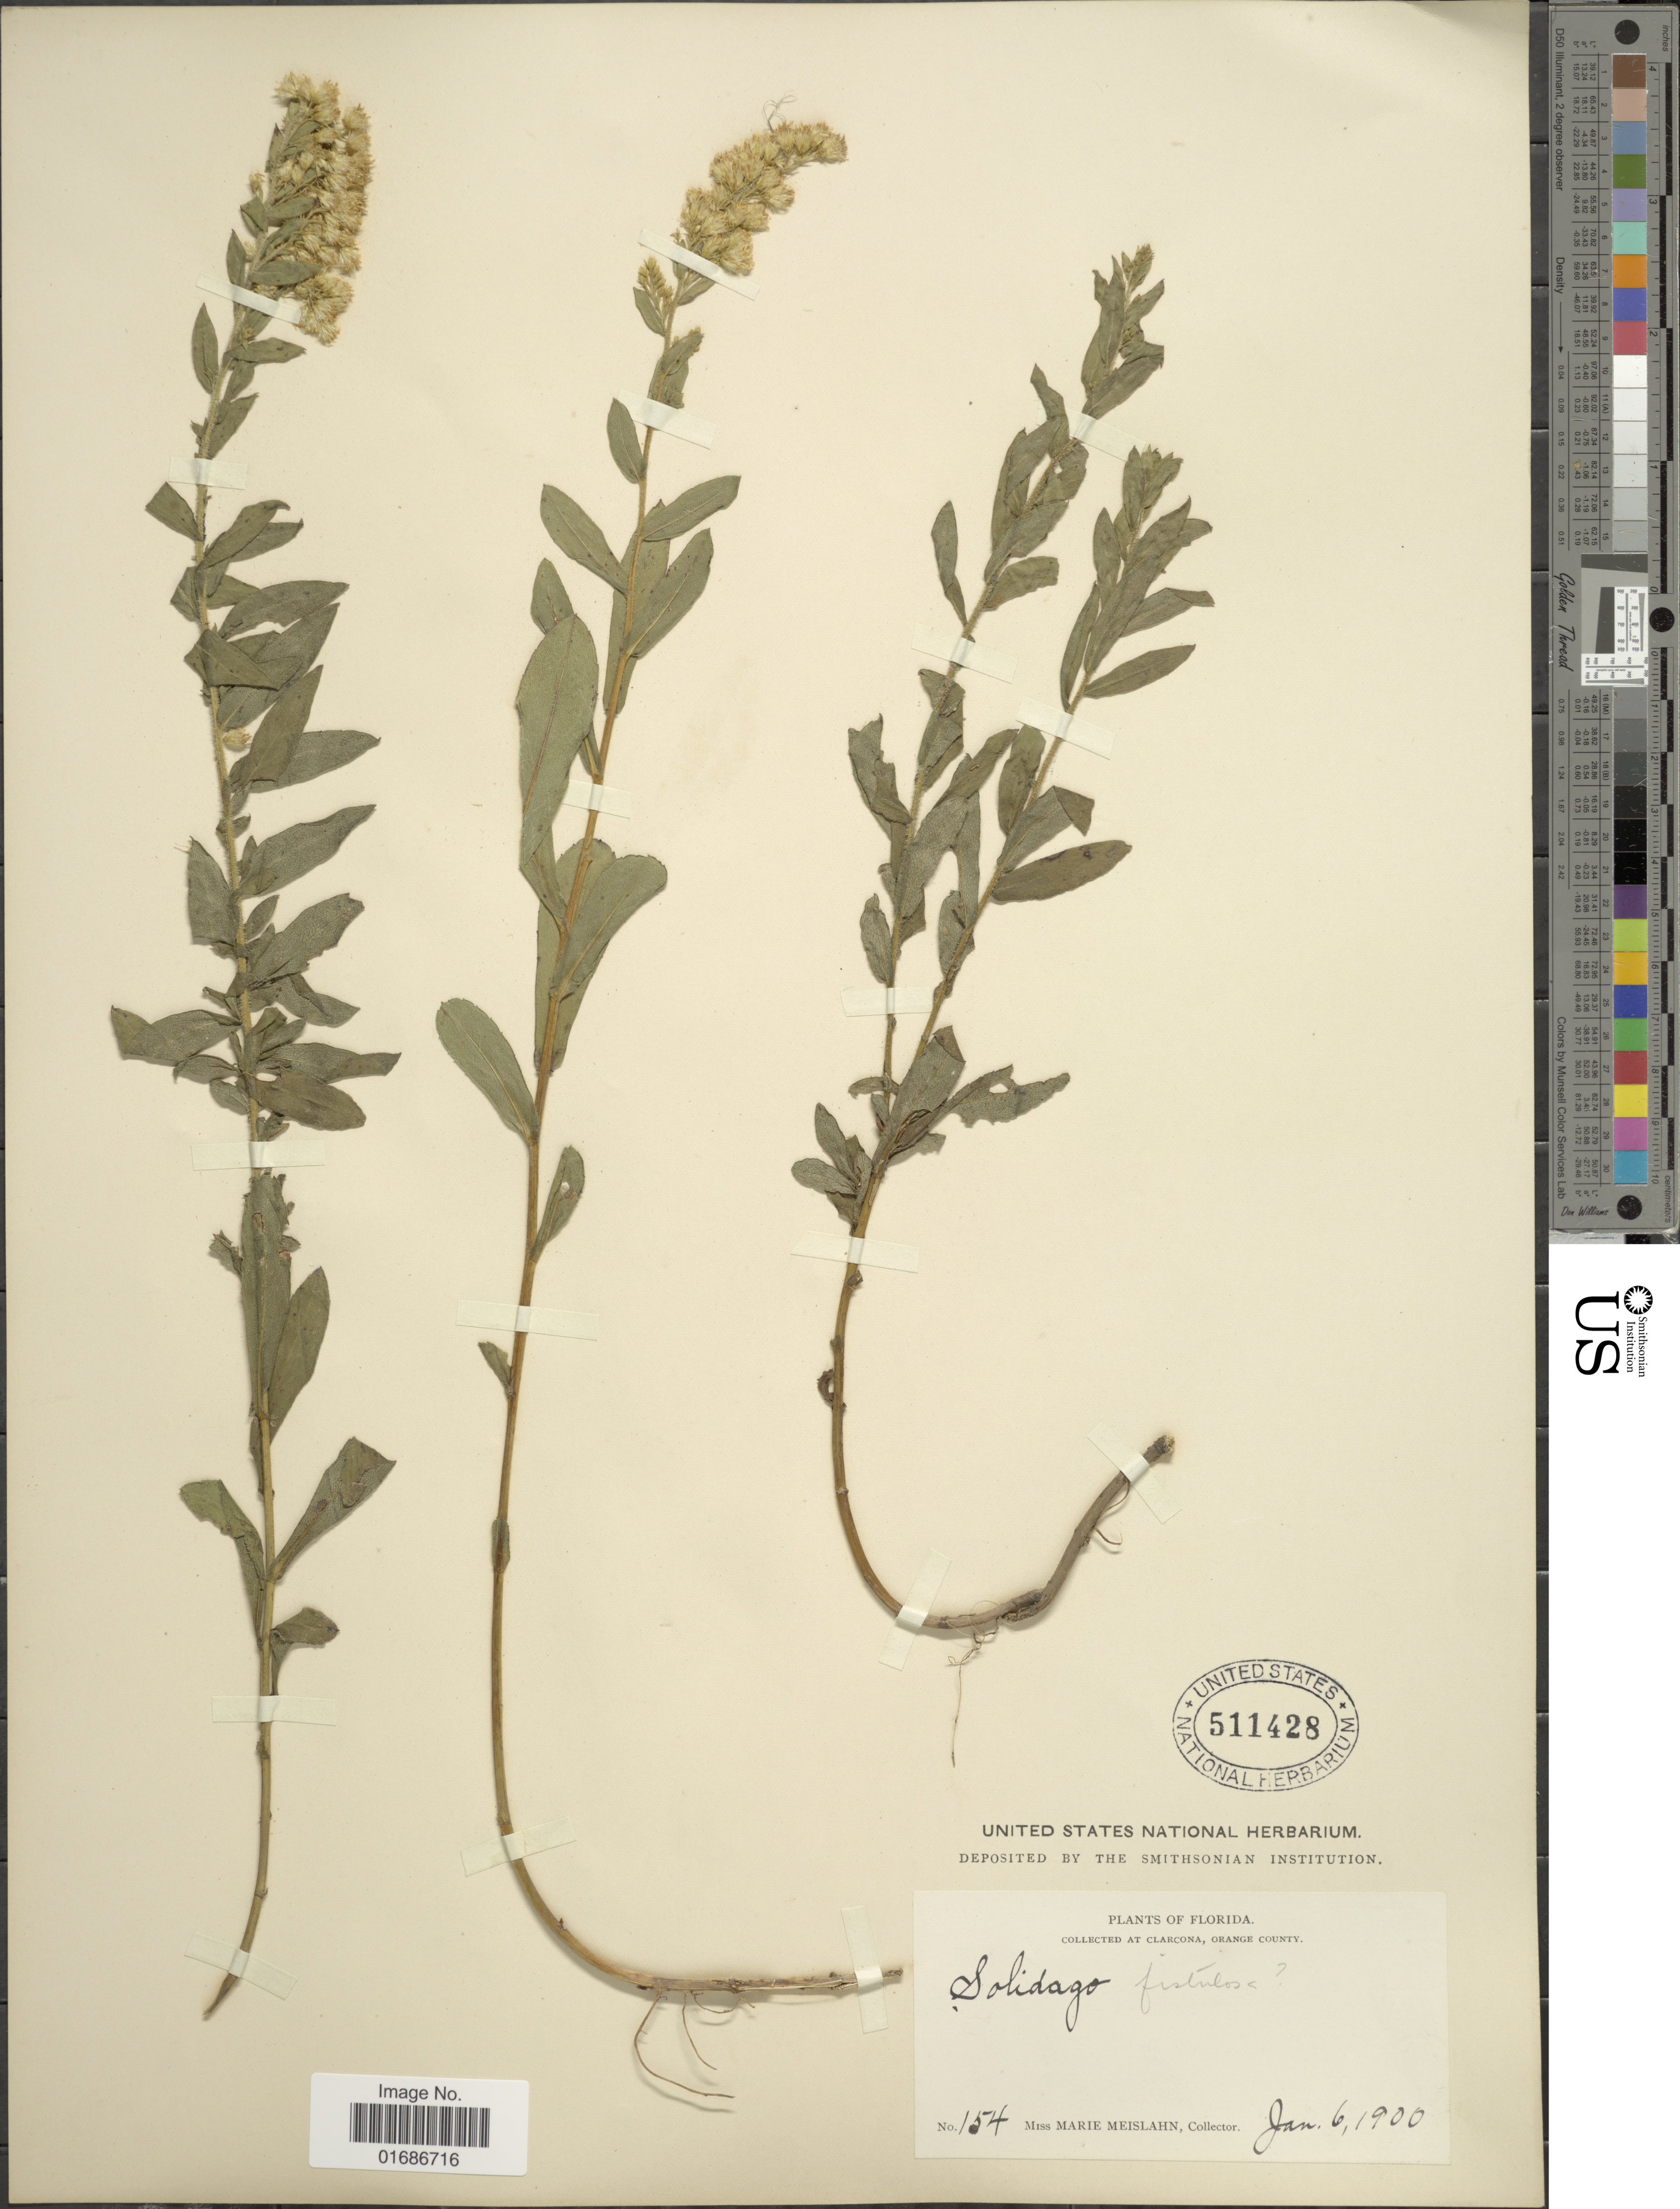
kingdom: Plantae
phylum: Tracheophyta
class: Magnoliopsida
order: Asterales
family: Asteraceae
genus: Solidago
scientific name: Solidago fistulosa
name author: Mill.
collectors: M. Meislahn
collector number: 154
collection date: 1900-01-06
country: United States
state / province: Florida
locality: At Clarcona, Orange County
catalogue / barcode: US 511428